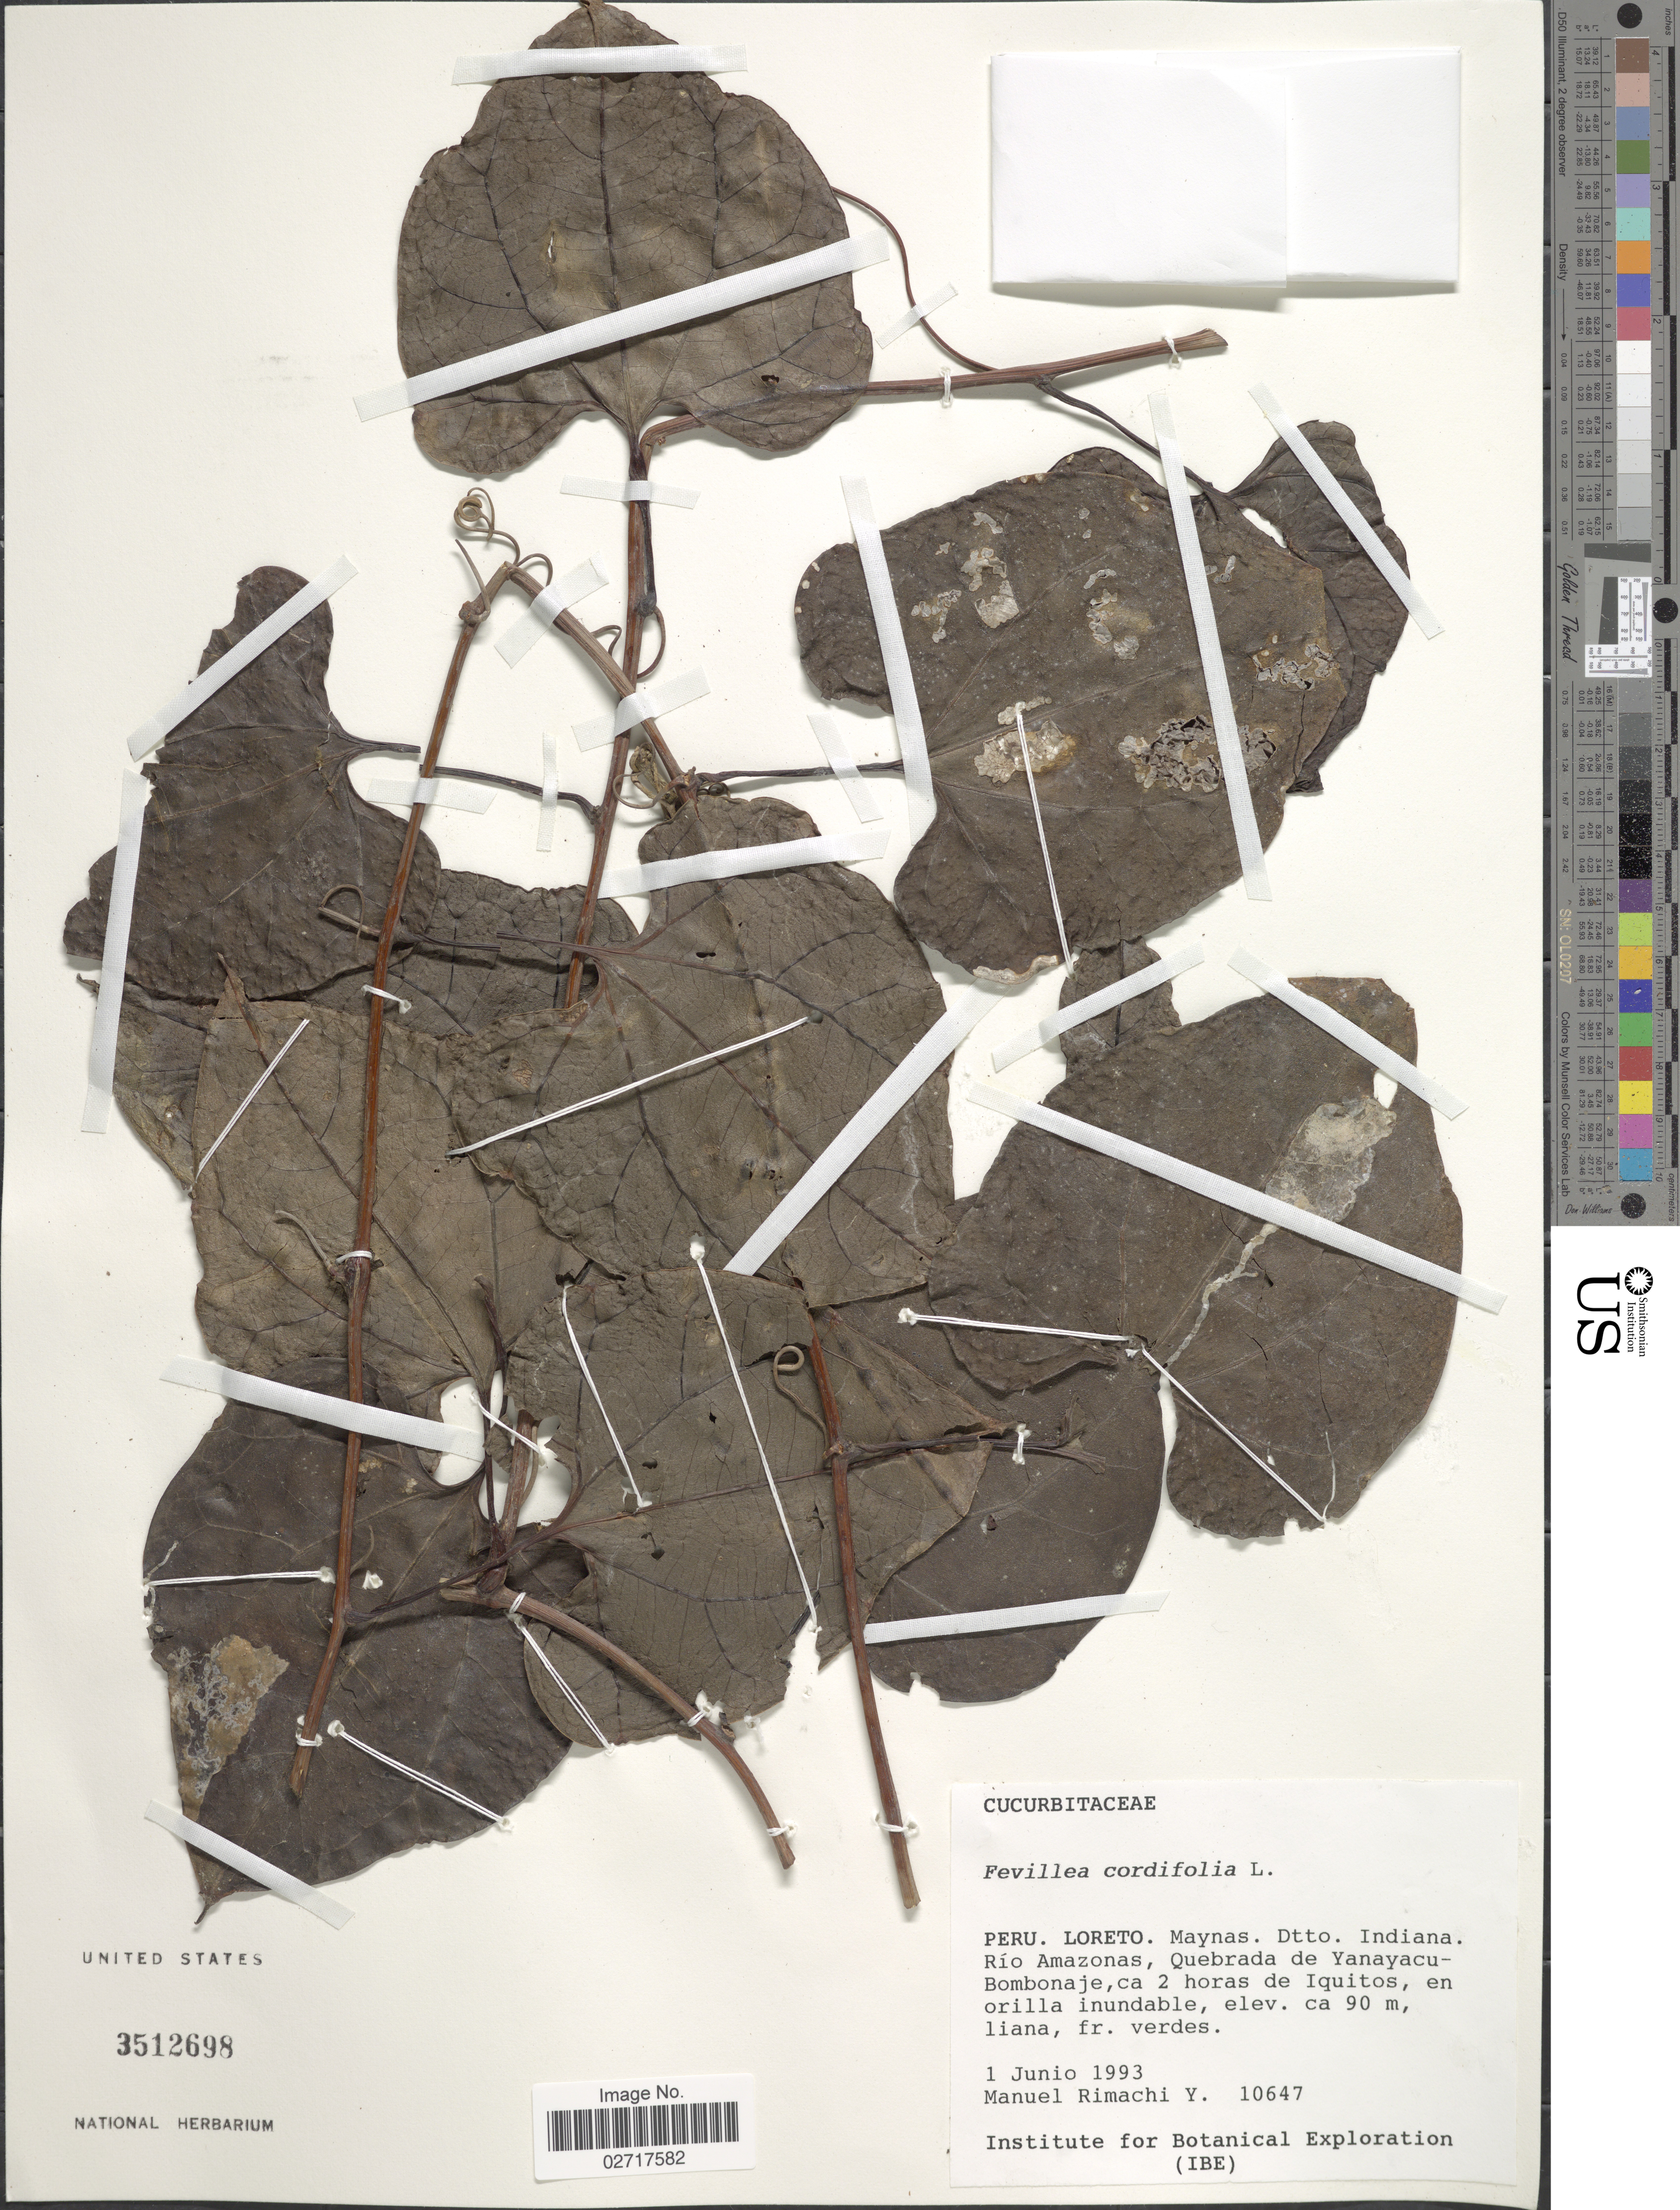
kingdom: Plantae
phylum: Tracheophyta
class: Magnoliopsida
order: Cucurbitales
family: Cucurbitaceae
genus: Fevillea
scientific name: Fevillea cordifolia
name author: L.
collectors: M. Rimachi Y.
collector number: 10647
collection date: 1993-06-01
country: Peru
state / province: Loreto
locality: Maynas. Dtto. Indiana. Rio Amazonas, Quebrada de Yanayacu-Bombonaje, ca 2 horas de Iquitos, en orilla inundable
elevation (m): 90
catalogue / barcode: US 3512698